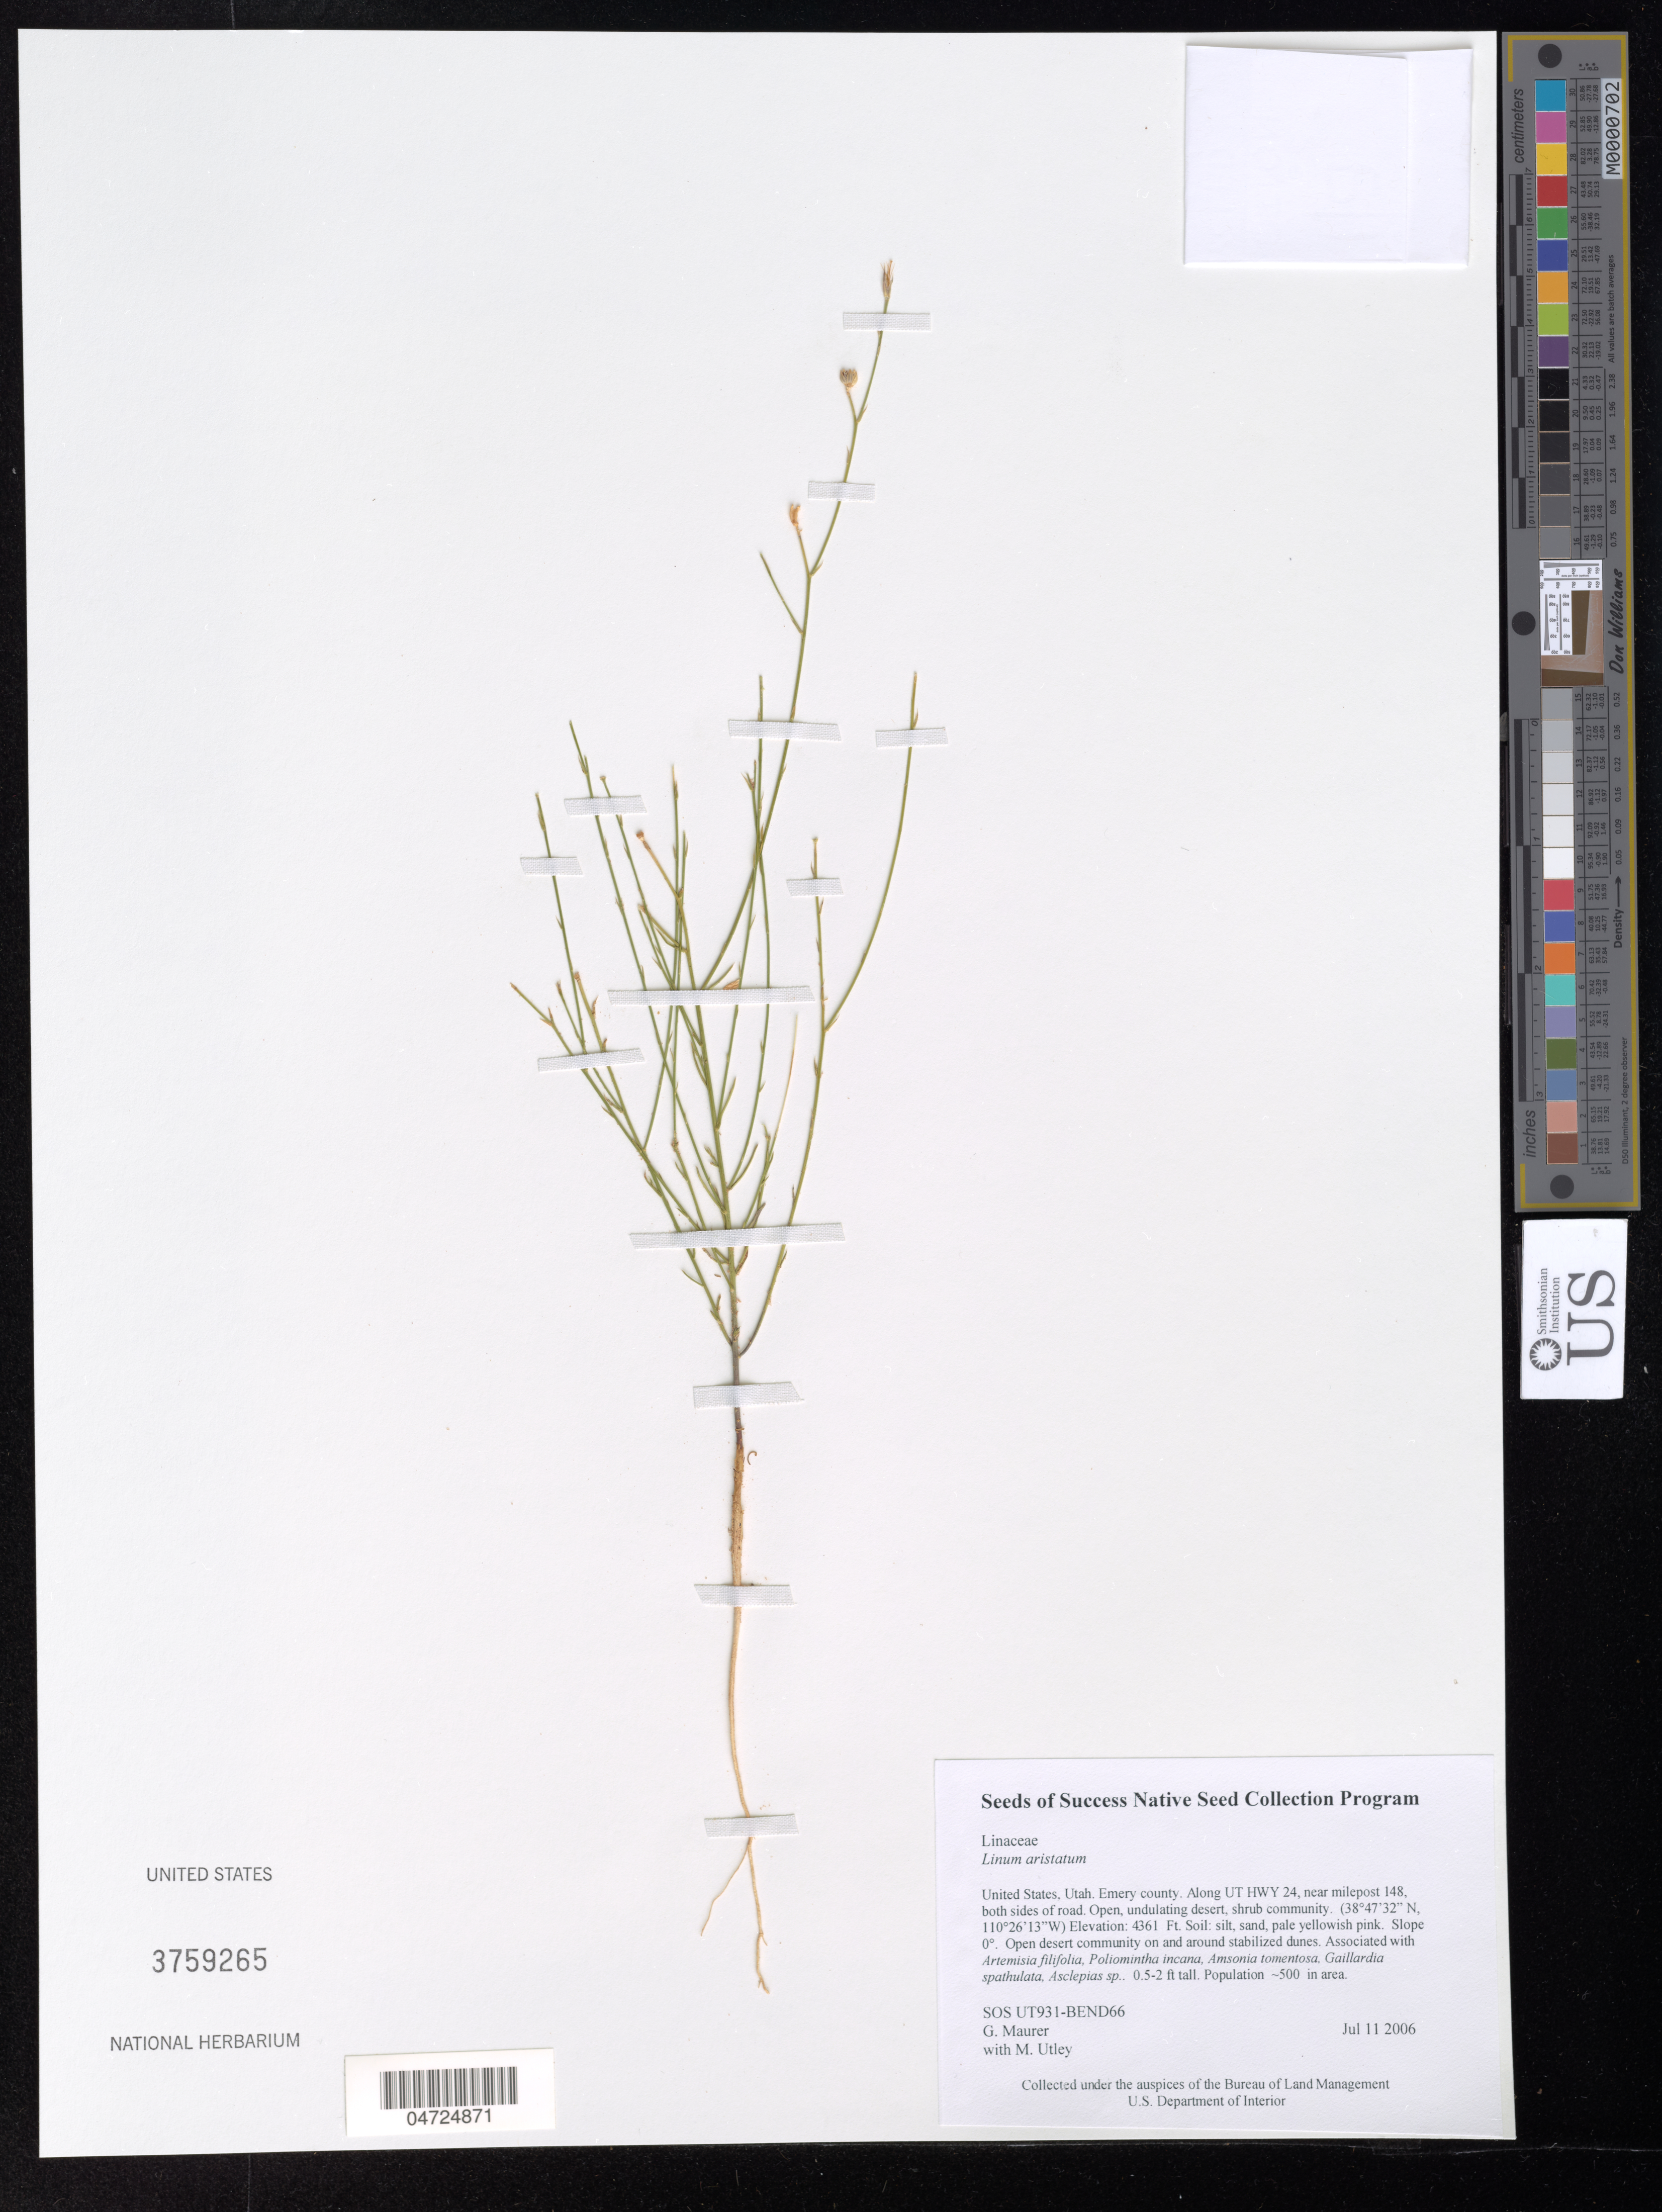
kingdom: Plantae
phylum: Tracheophyta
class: Magnoliopsida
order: Malpighiales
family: Linaceae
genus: Linum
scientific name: Linum aristatum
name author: Engelm.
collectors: G. Maurer & M. Utley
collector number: SOS UT931-BEND66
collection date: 2006-07-11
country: United States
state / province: Utah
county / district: Emery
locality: Emery County. Along UT HWY 24, near milepost 148, both sides of road.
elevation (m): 1329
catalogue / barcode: US 3759265